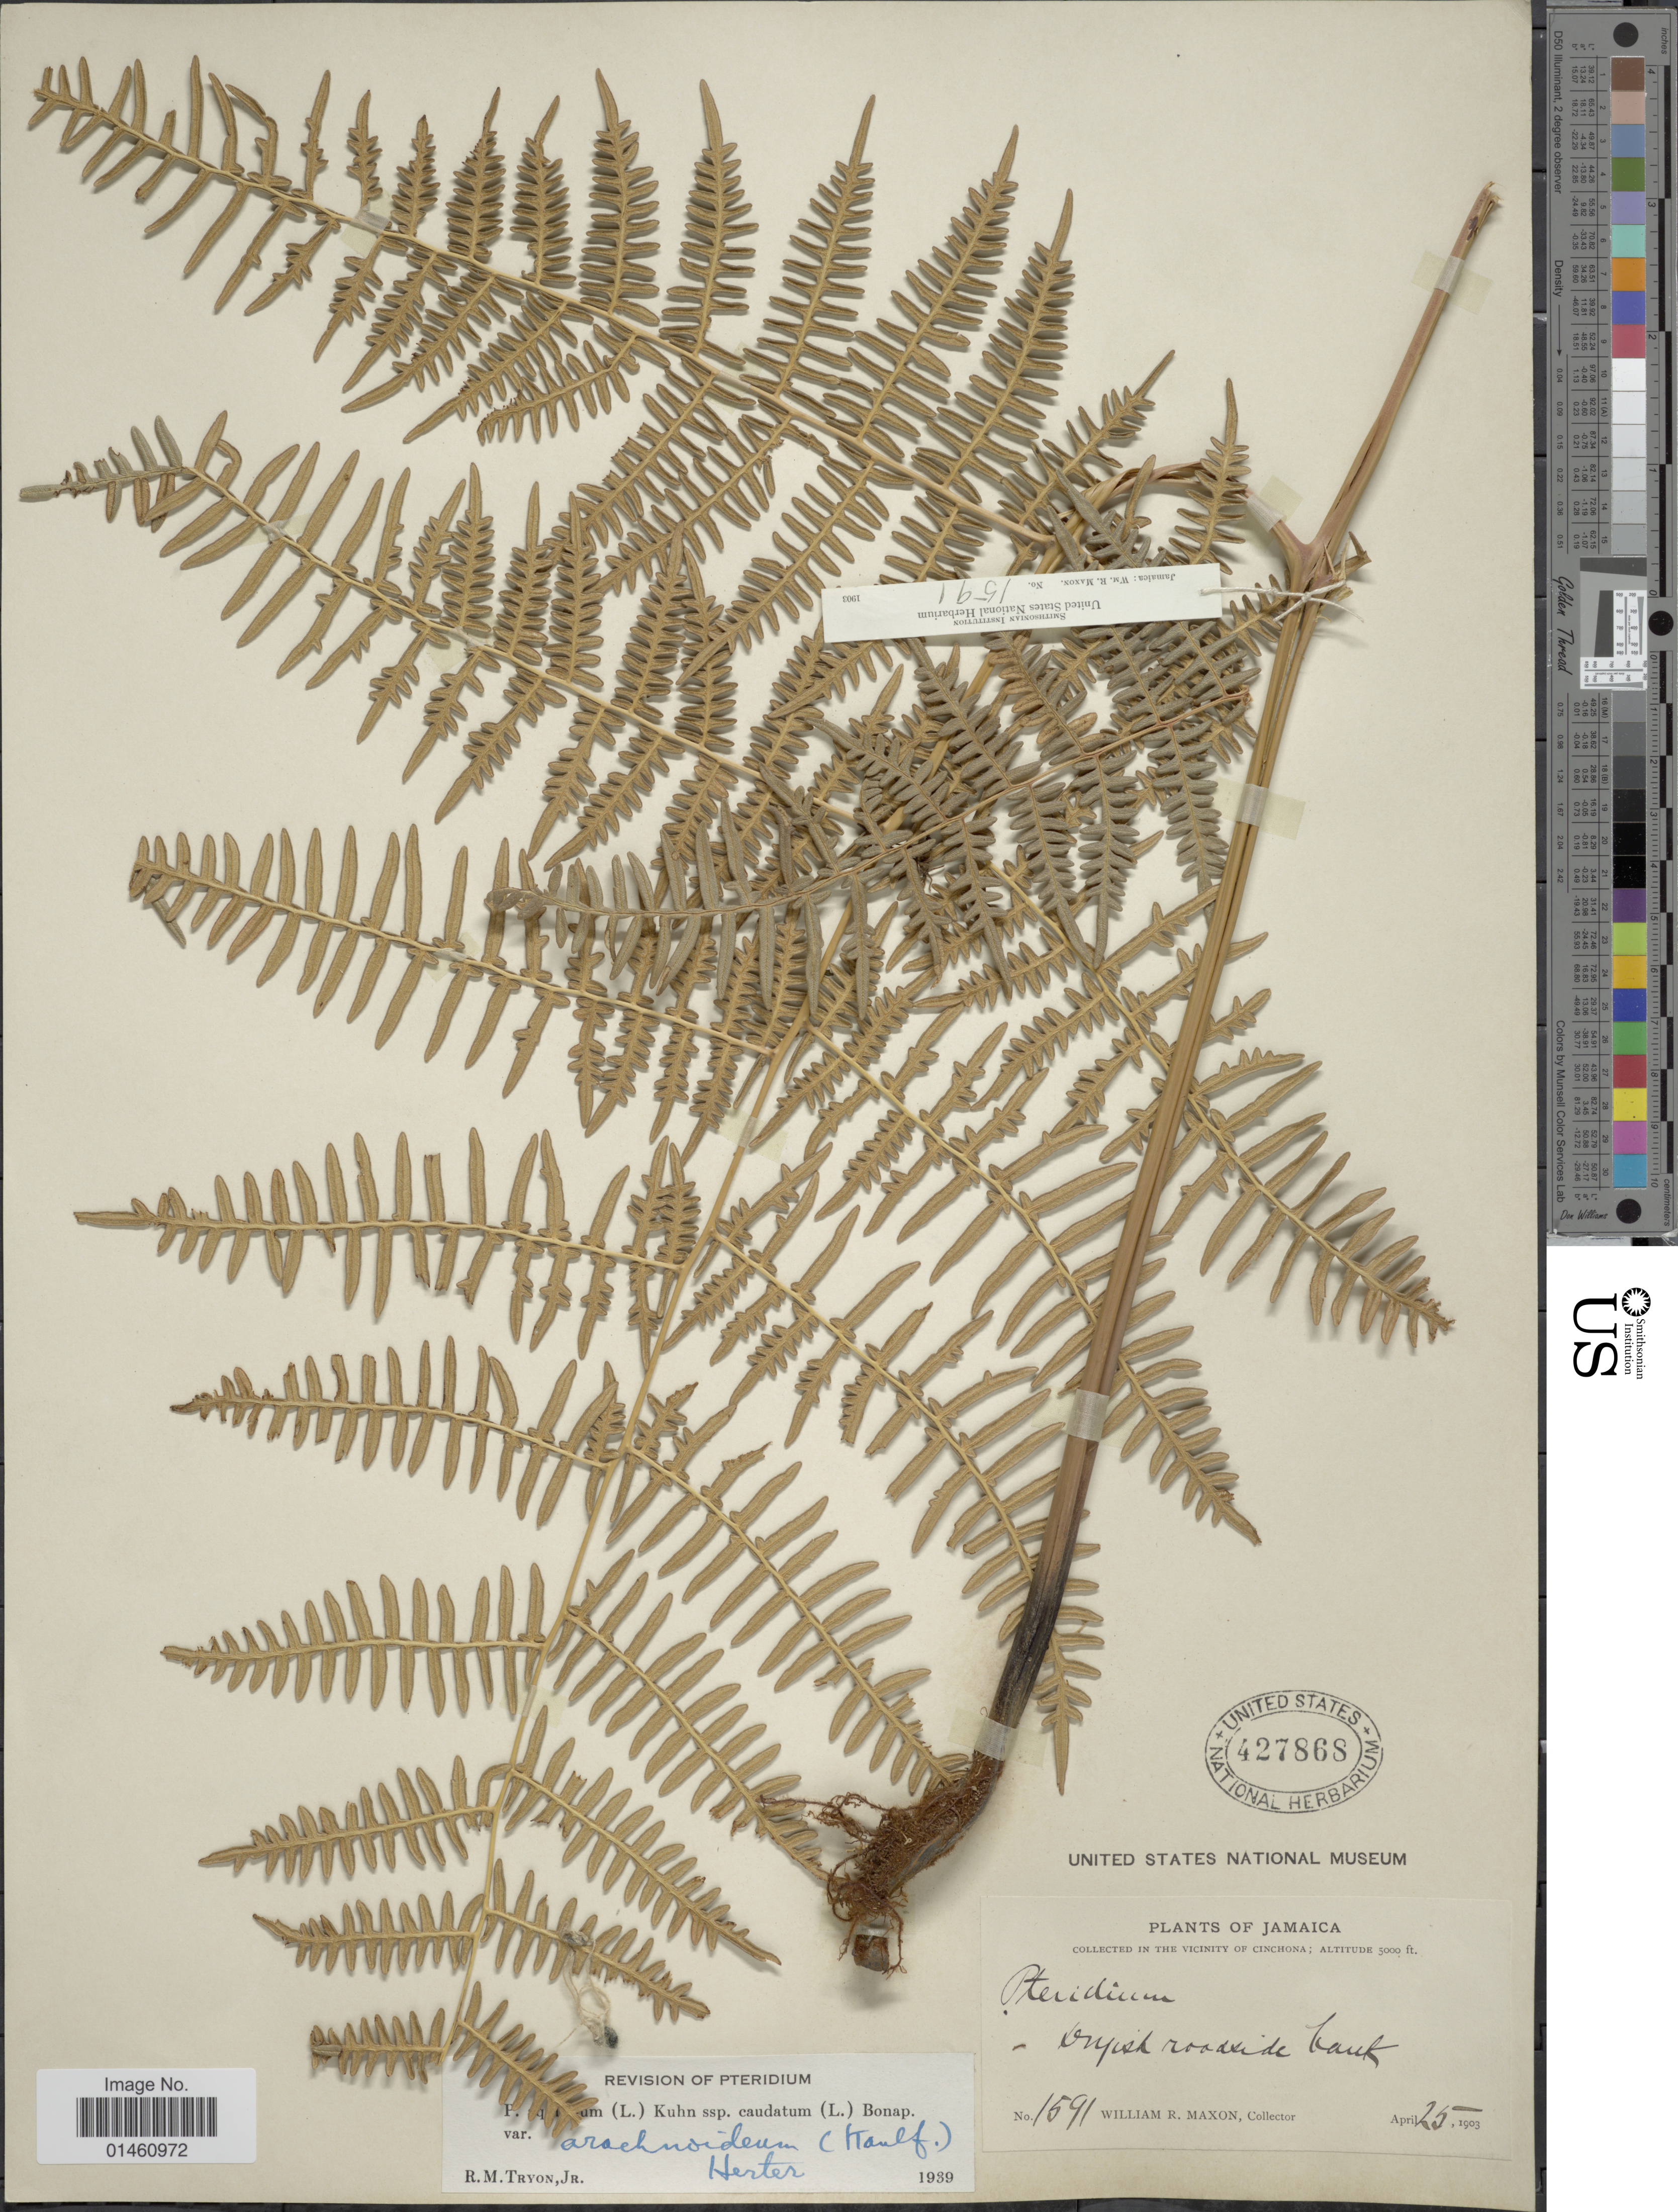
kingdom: Plantae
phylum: Tracheophyta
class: Polypodiopsida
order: Polypodiales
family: Dennstaedtiaceae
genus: Pteridium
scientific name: Pteridium aquilinum var. arachnoideum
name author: (Kaulf.) Herter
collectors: W. R. Maxon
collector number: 1591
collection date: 1903-04-25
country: Jamaica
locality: Vicinity of Cinchona, Dryish roadside bank.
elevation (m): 1524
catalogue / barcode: US 427868